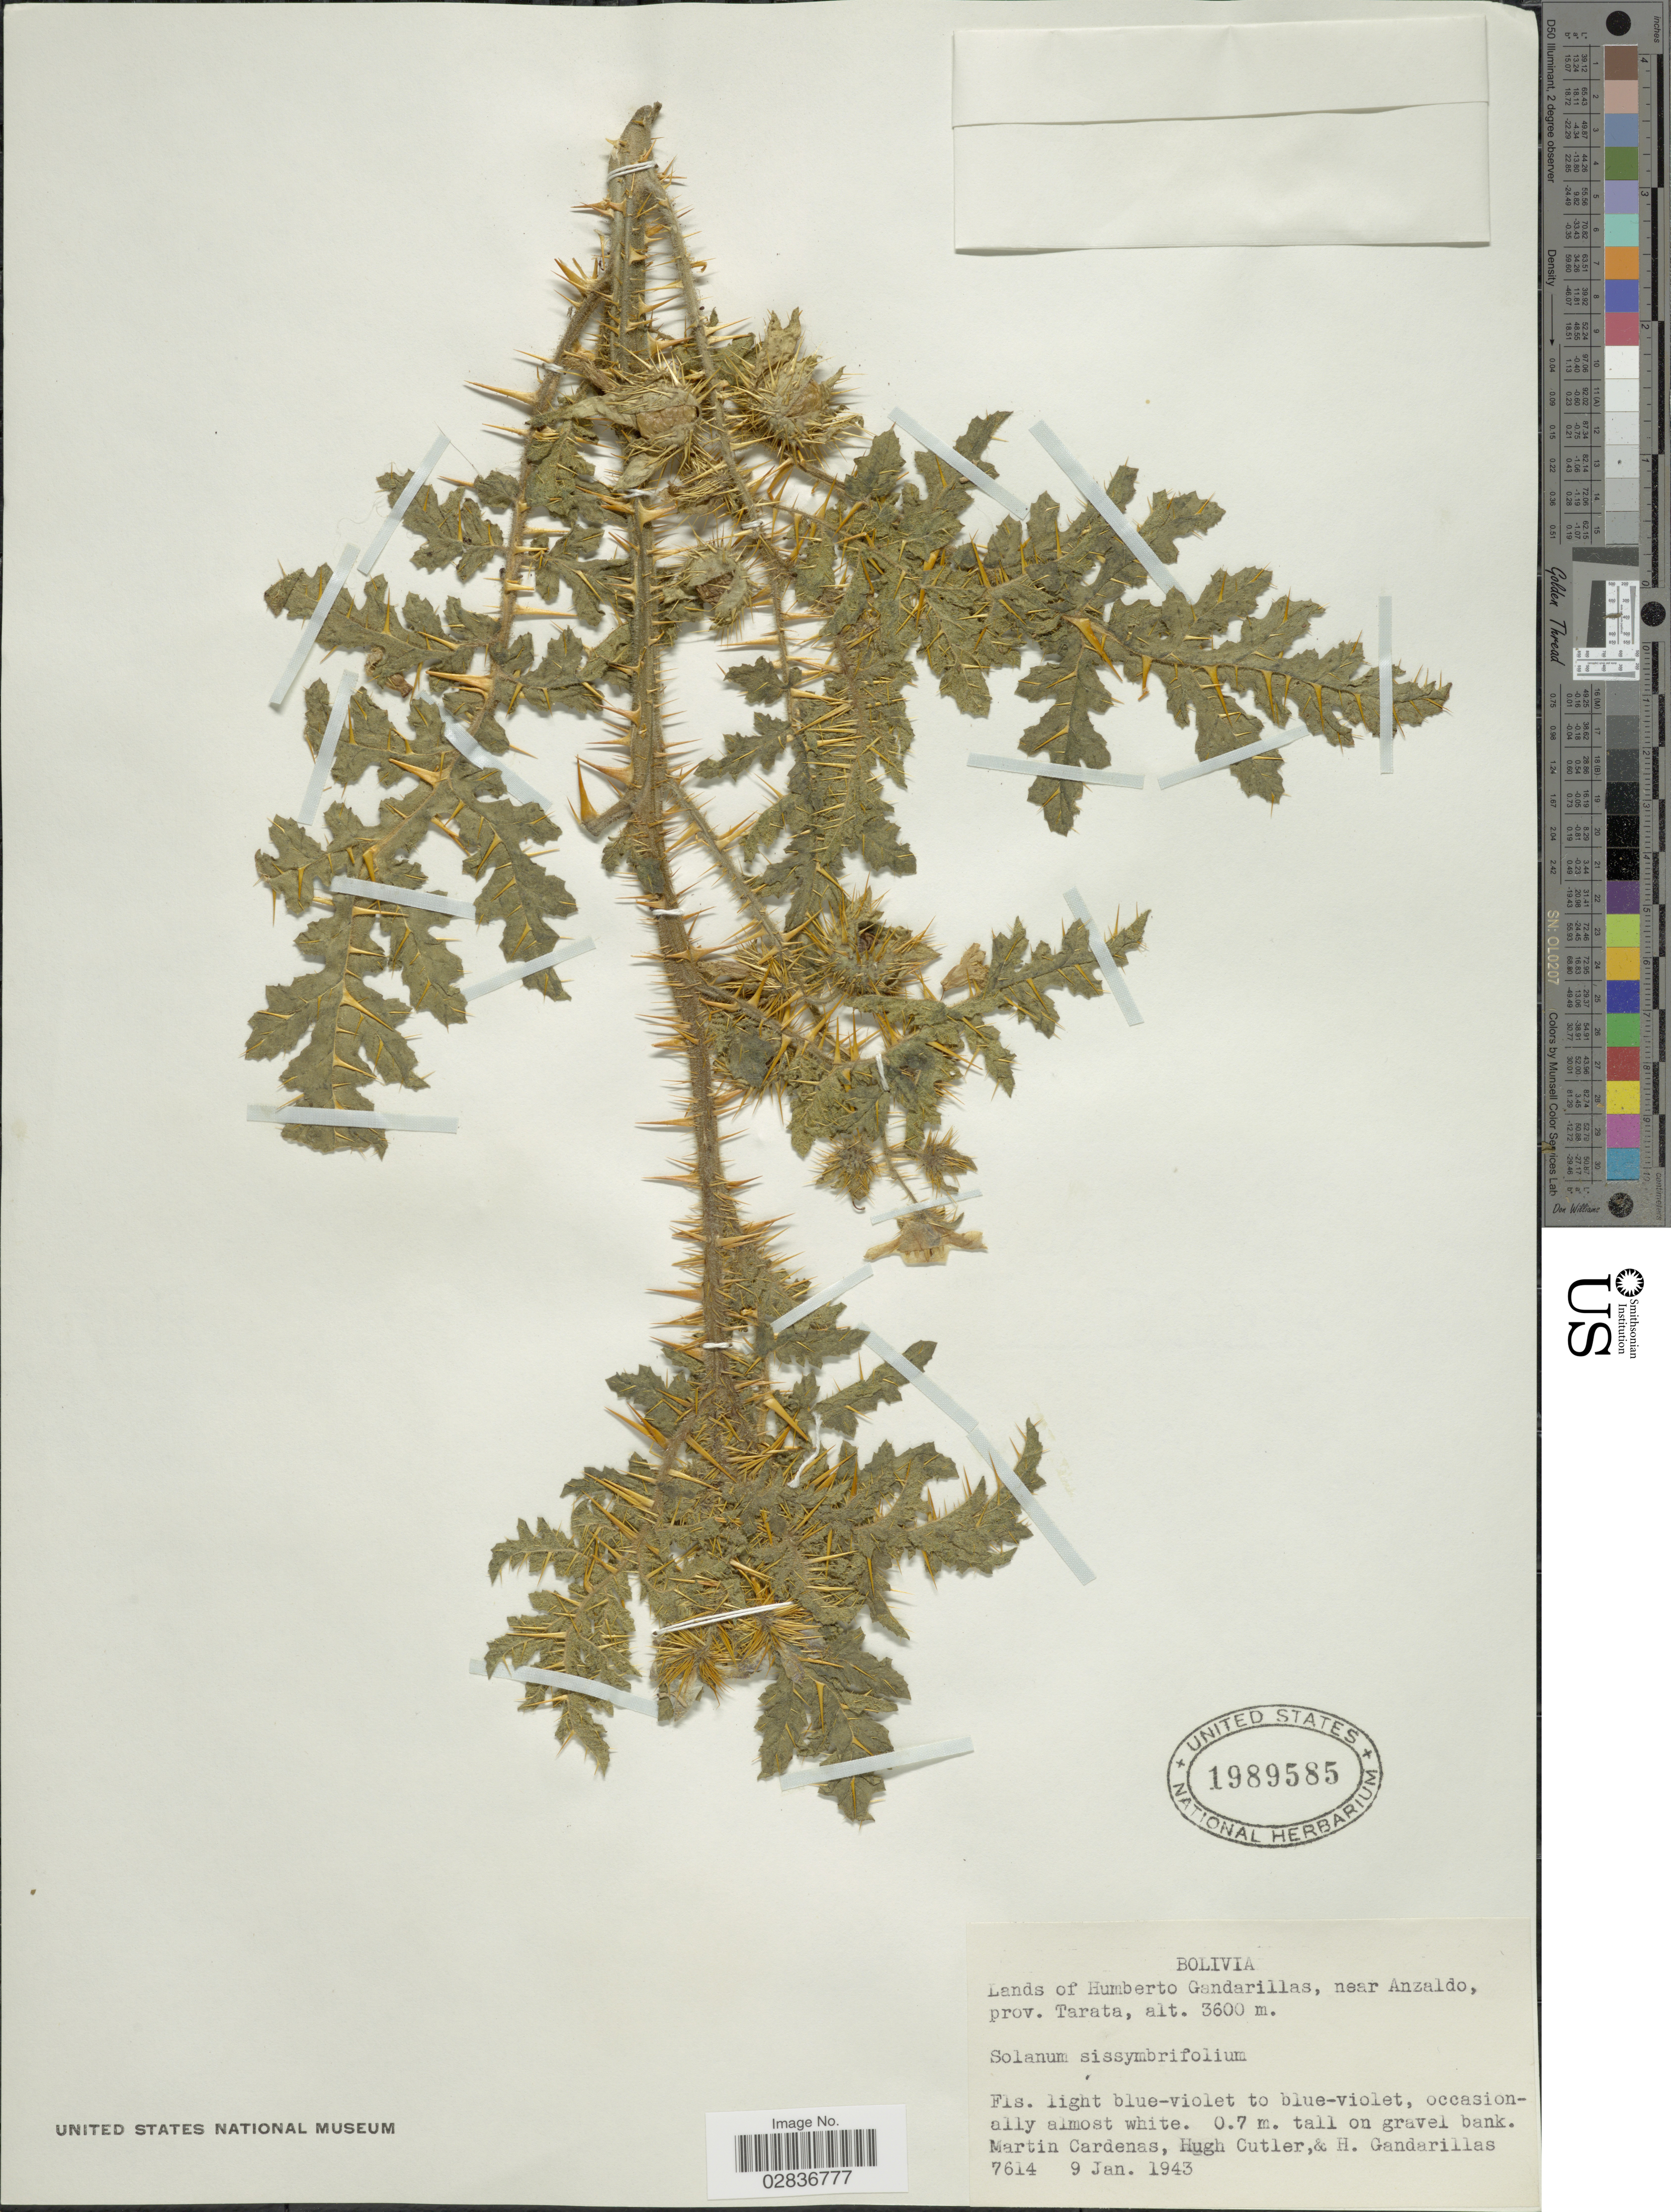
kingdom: Plantae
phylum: Tracheophyta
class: Magnoliopsida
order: Solanales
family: Solanaceae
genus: Solanum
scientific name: Solanum sisymbriifolium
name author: Lam.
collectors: M. Cárdenas, H. C. Cutler & H. Gandarillas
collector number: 7614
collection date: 1943-01-09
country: Bolivia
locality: Lands of Humberto Gandarillas, near Anzaldo, prov. Tarata.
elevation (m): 3600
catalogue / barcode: US 1989585